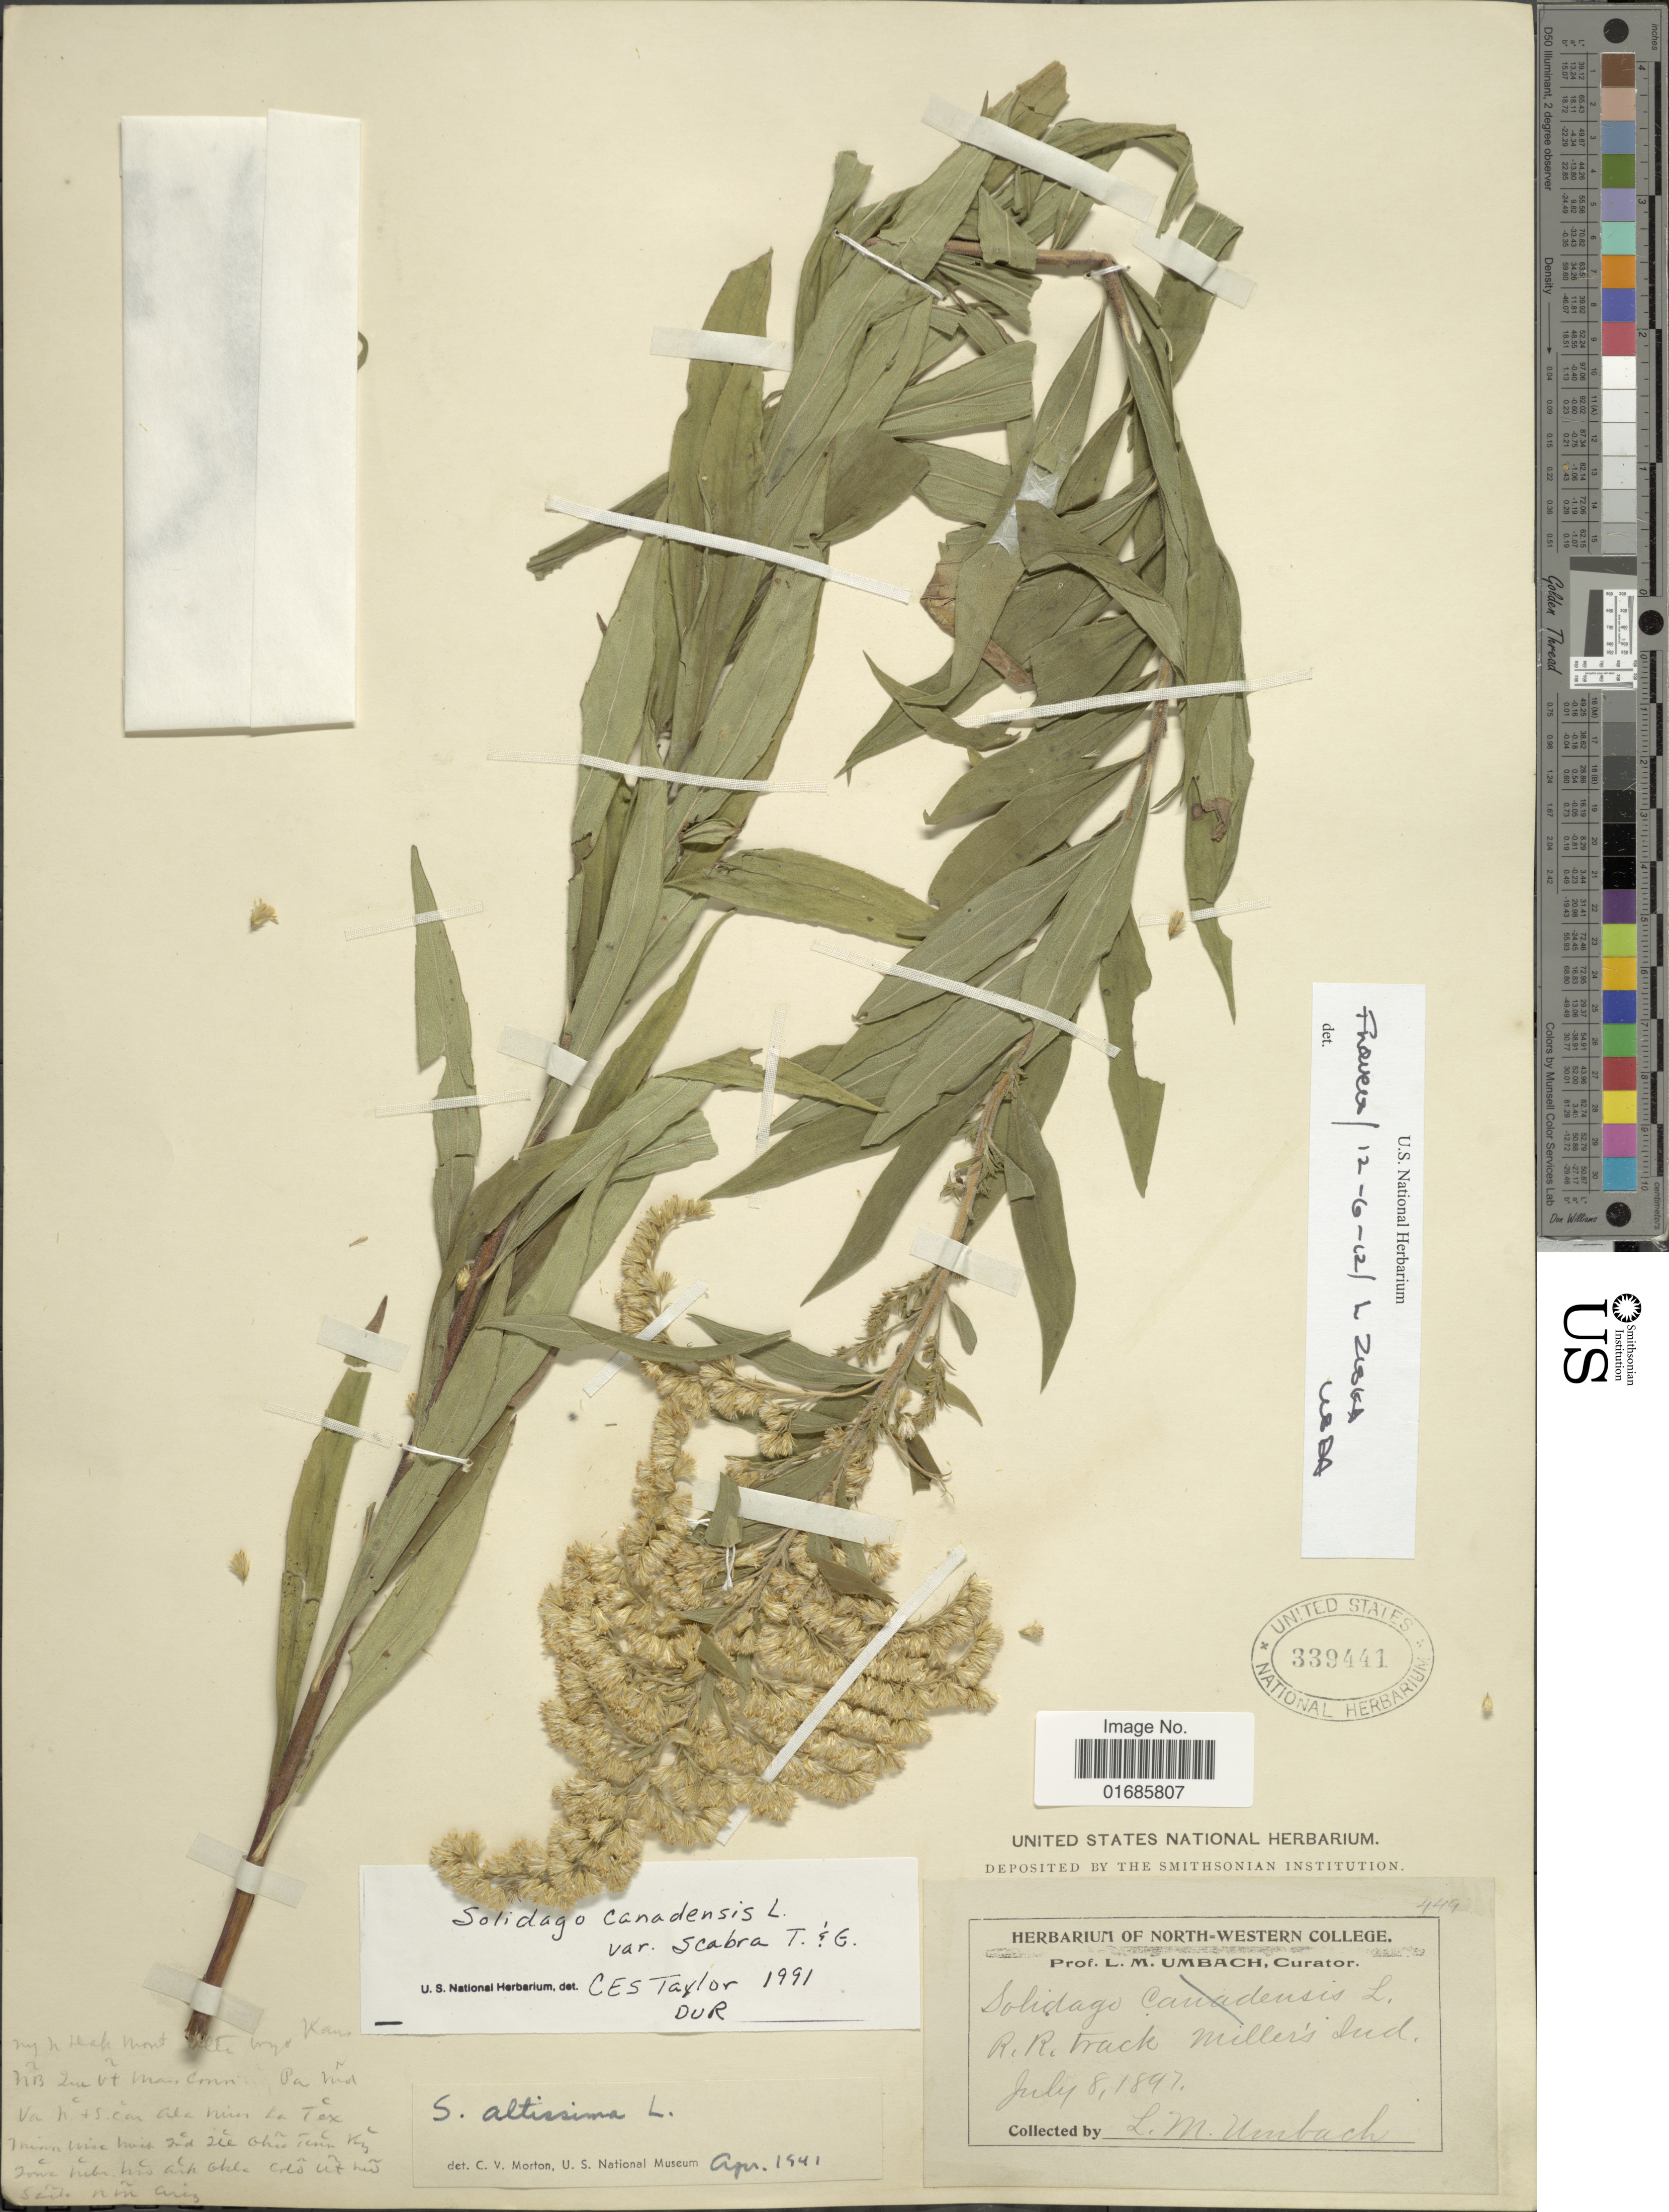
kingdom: Plantae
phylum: Tracheophyta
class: Magnoliopsida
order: Asterales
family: Asteraceae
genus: Solidago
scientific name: Solidago canadensis var. scabra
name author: (Muhl. ex Willd.) Torr. & A. Gray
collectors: L. M. Umbach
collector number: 449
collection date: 1897-07-08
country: United States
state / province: Indiana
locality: R. R. track Miller's Ind.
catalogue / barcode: US 339441